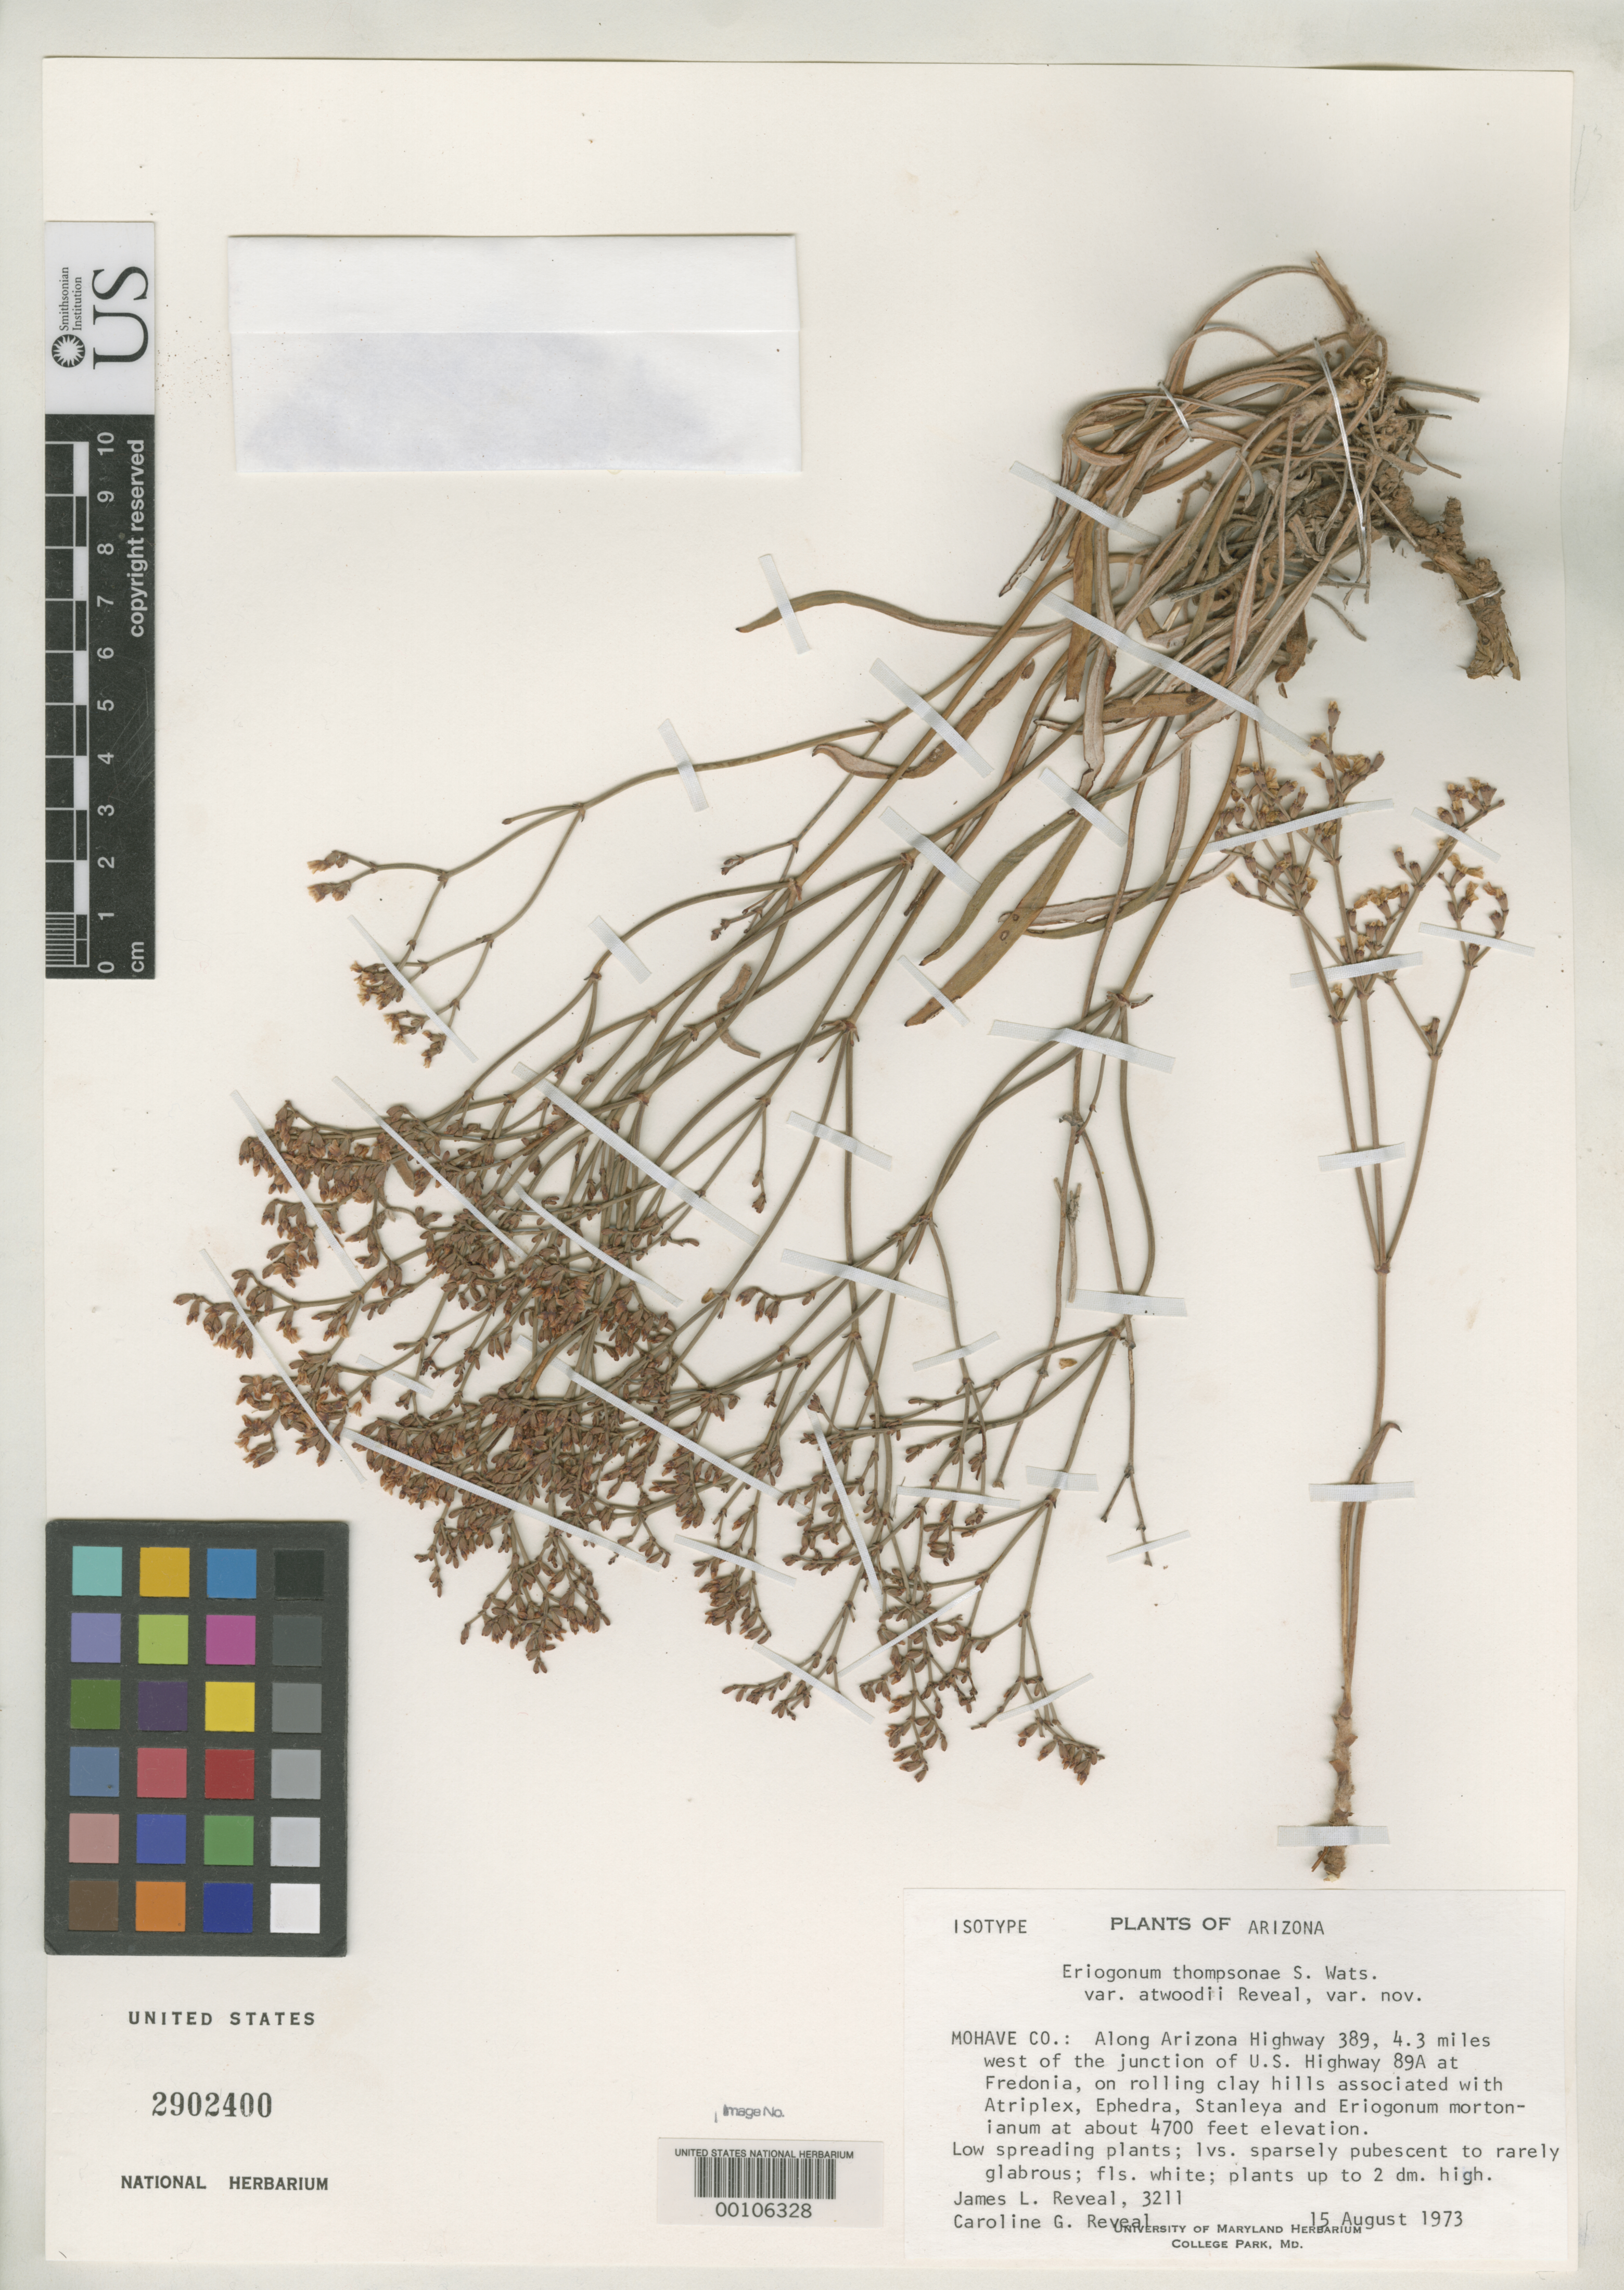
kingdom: Plantae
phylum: Tracheophyta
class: Magnoliopsida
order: Caryophyllales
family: Polygonaceae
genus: Eriogonum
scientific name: Eriogonum thompsonae var. atwoodii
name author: Reveal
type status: Isotype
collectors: J. L. Reveal & C. G. Reveal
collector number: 3211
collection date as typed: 15 Aug 1973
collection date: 1973-08-15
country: United States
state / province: Arizona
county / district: Mohave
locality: Along Arizona hwy. 389 near Fredonia; alt. ca. 4700 ft.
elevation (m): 1433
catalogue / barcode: US 2902400